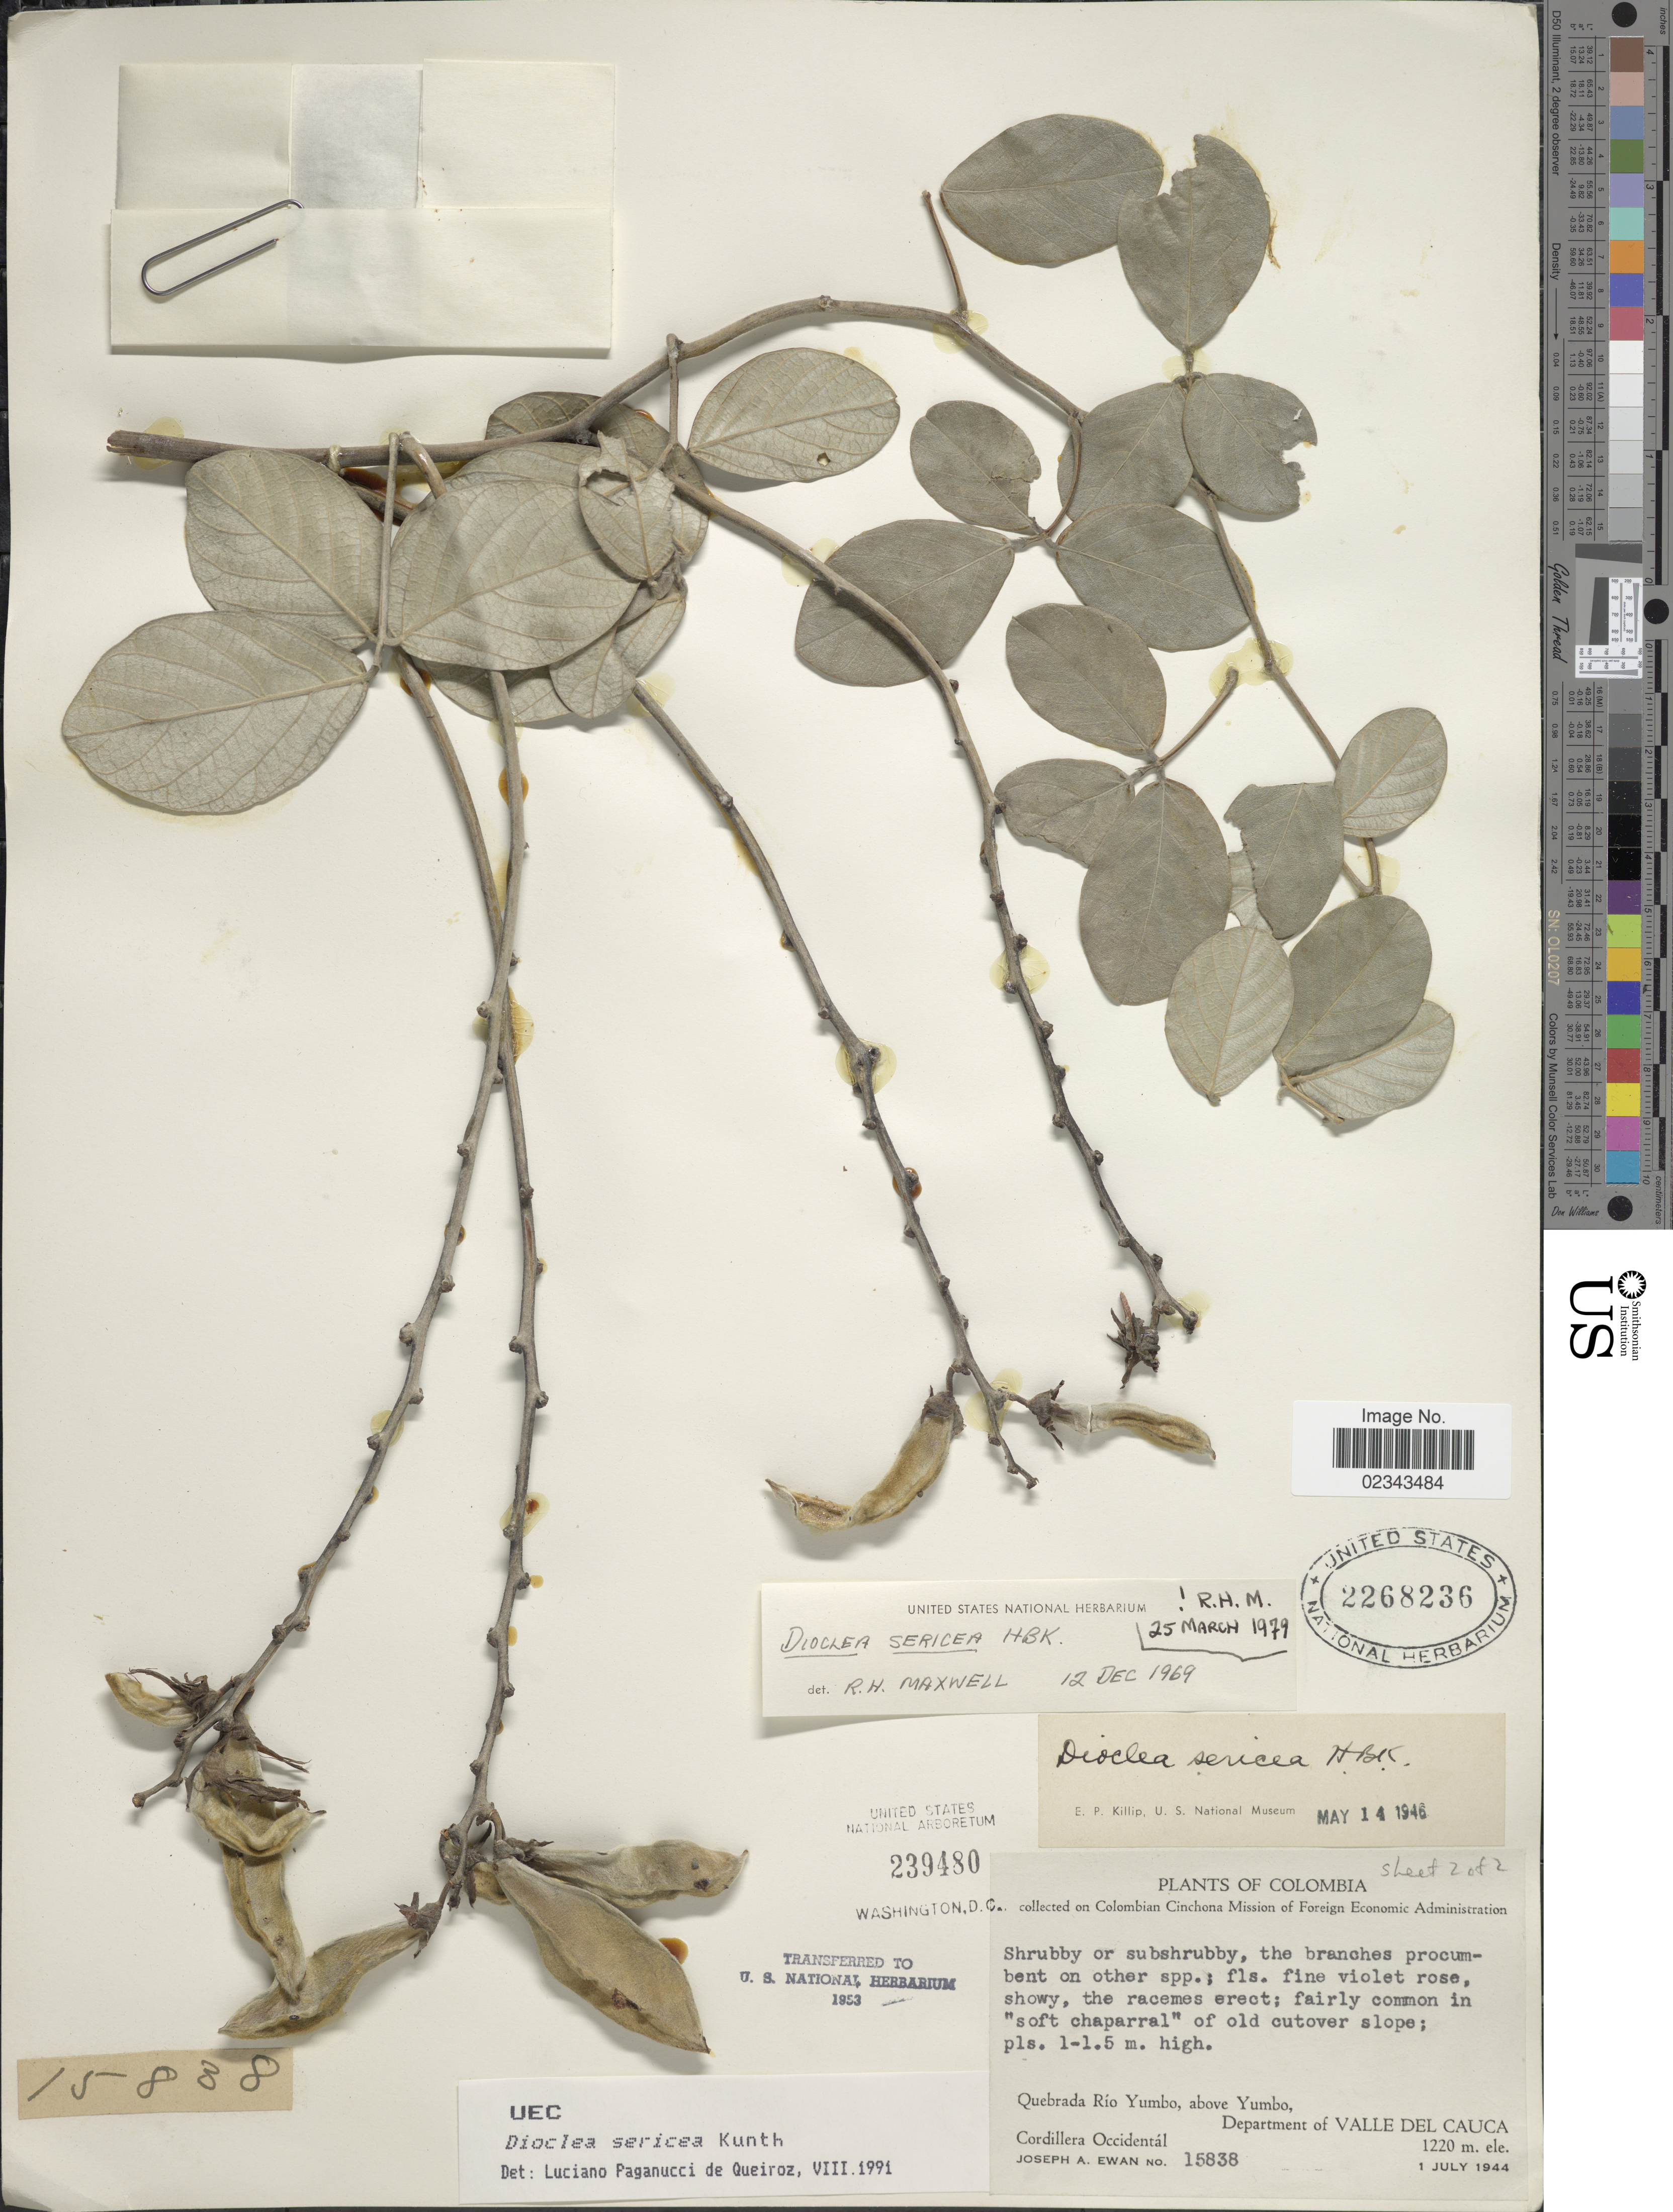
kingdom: Plantae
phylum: Tracheophyta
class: Magnoliopsida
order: Fabales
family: Fabaceae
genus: Dioclea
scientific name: Dioclea sericea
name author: Kunth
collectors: J. A. Ewan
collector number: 15838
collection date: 1944-07-01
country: Colombia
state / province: Valle del Cauca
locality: In "soft chaparral"of old cutover slope, Quebrada Rio Yumbo, above Yumbo.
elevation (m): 1220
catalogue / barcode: US 2268236